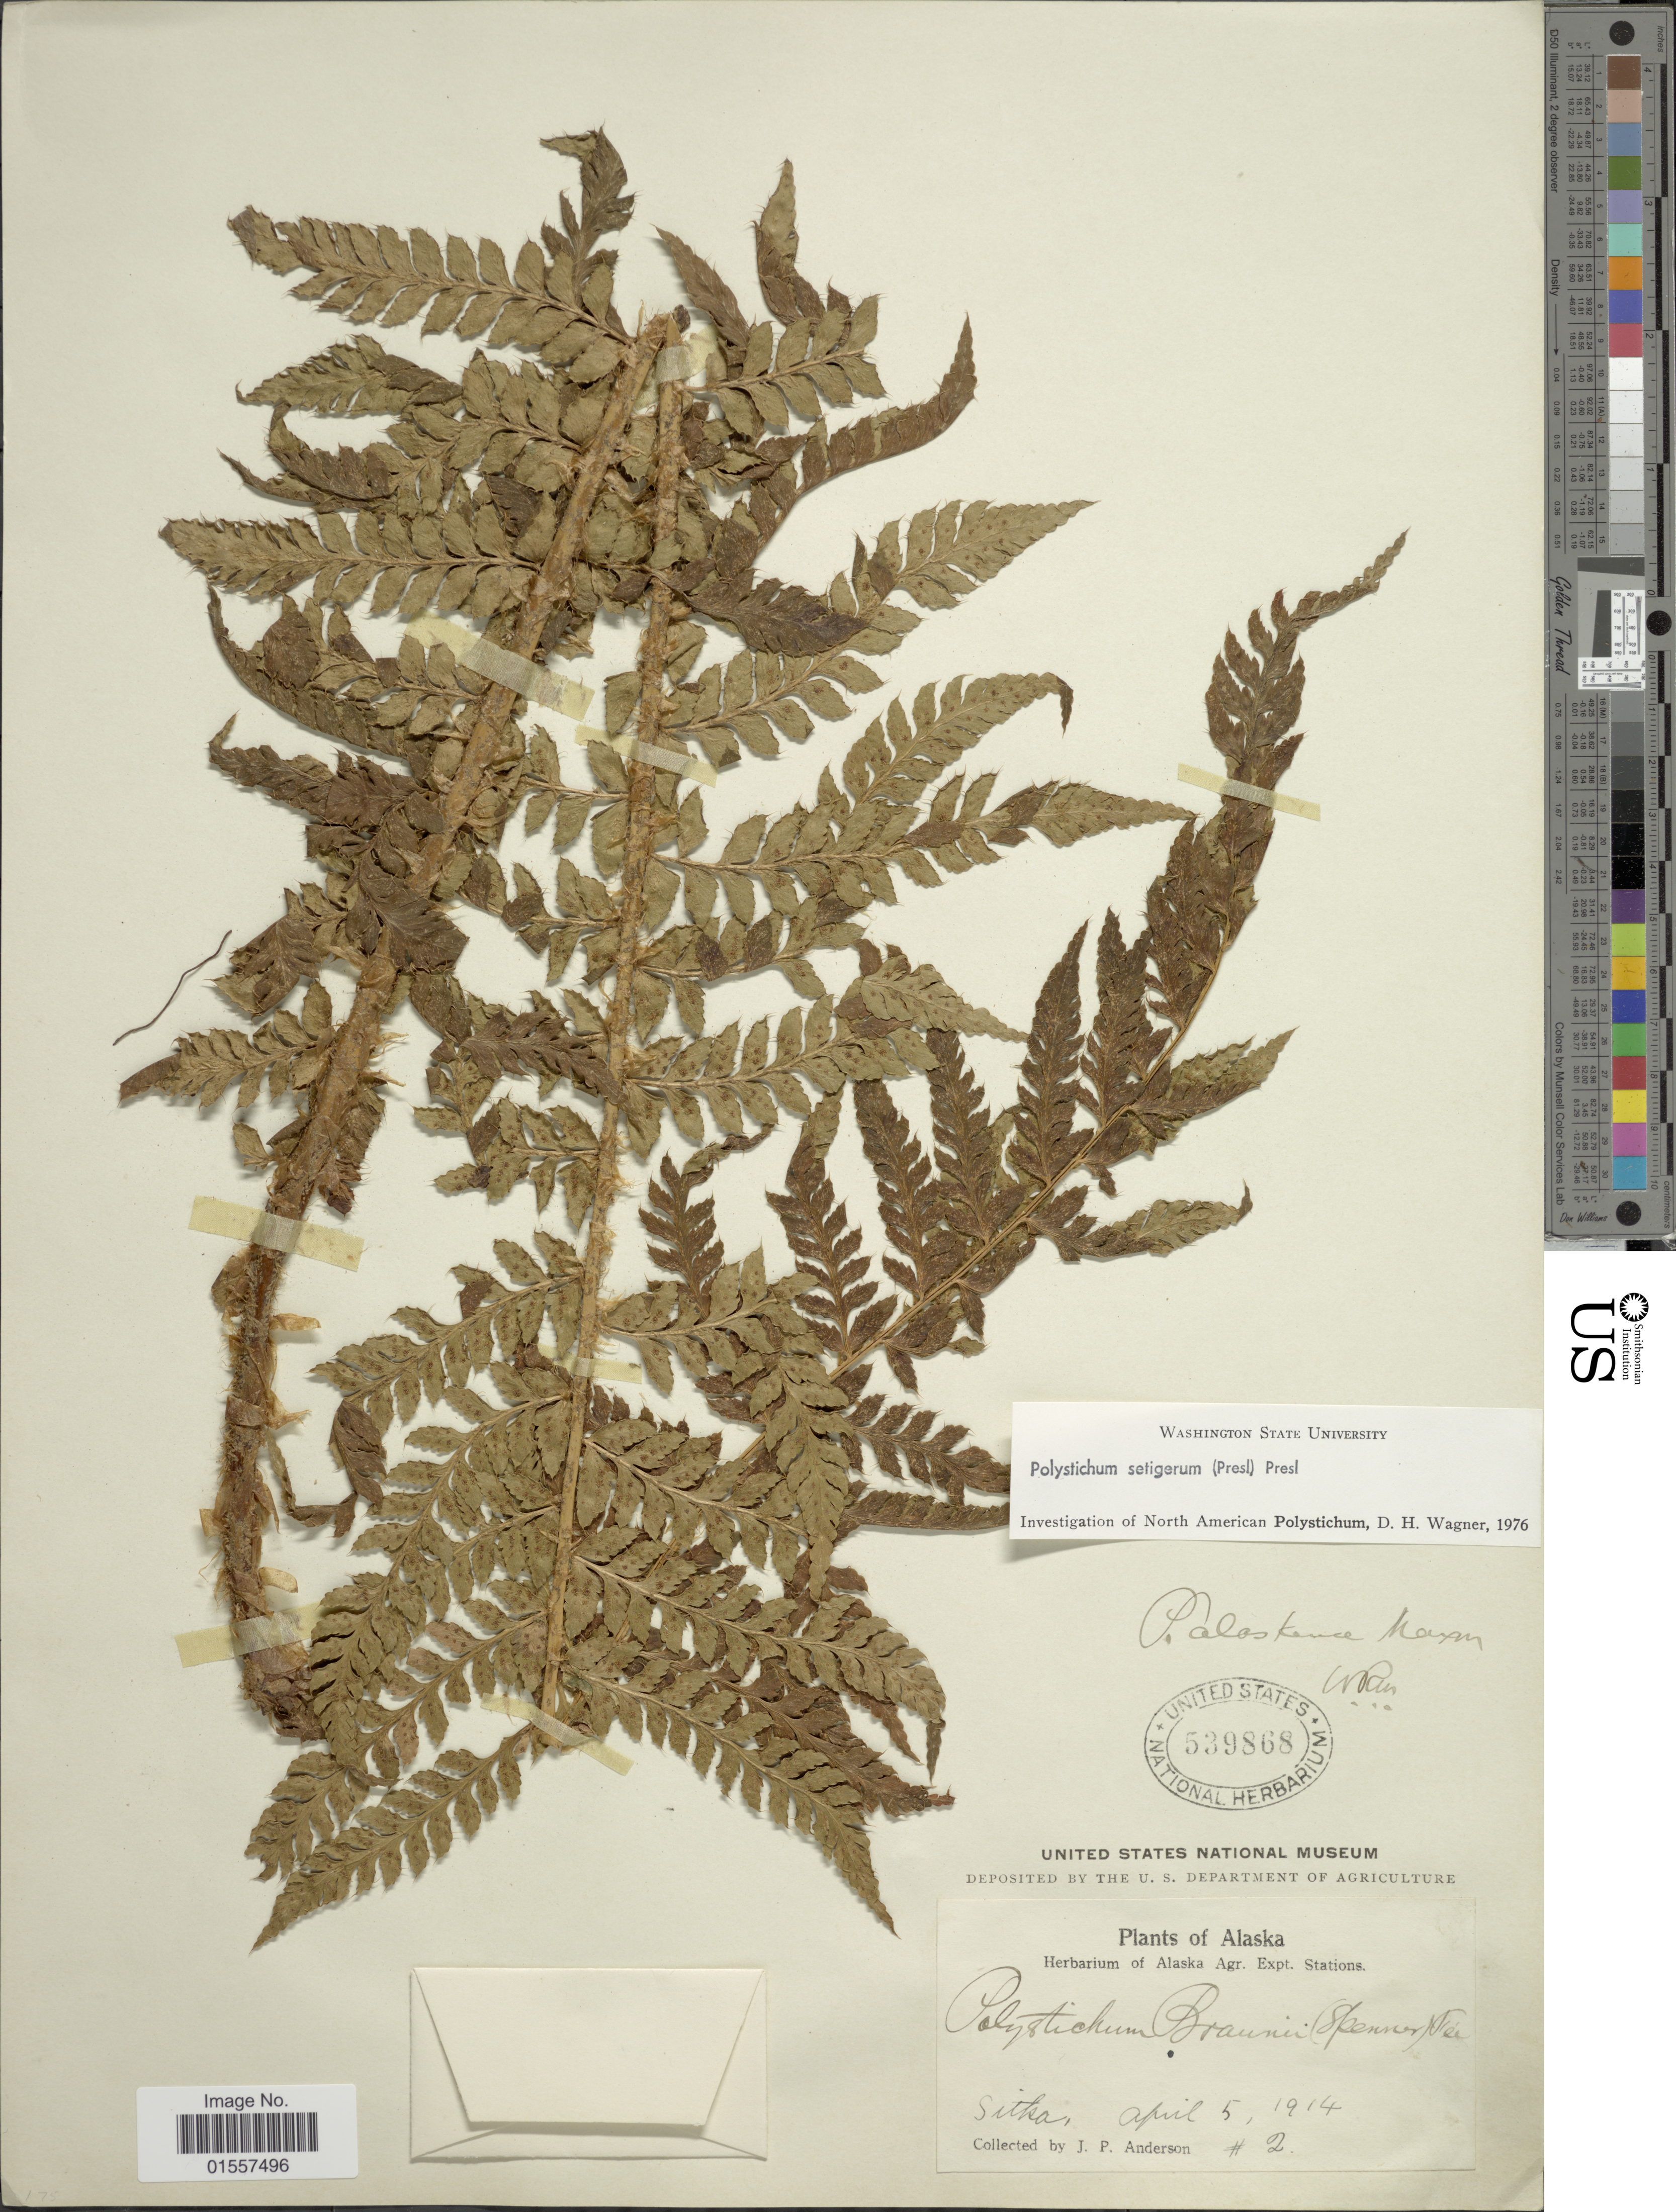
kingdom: Plantae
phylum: Tracheophyta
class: Polypodiopsida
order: Polypodiales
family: Dryopteridaceae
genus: Polystichum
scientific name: Polystichum setigerum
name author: (C. Presl) C. Presl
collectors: J. P. Anderson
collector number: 2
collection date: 1914-04-05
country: United States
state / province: Alaska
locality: Sitka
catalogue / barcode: US 539868